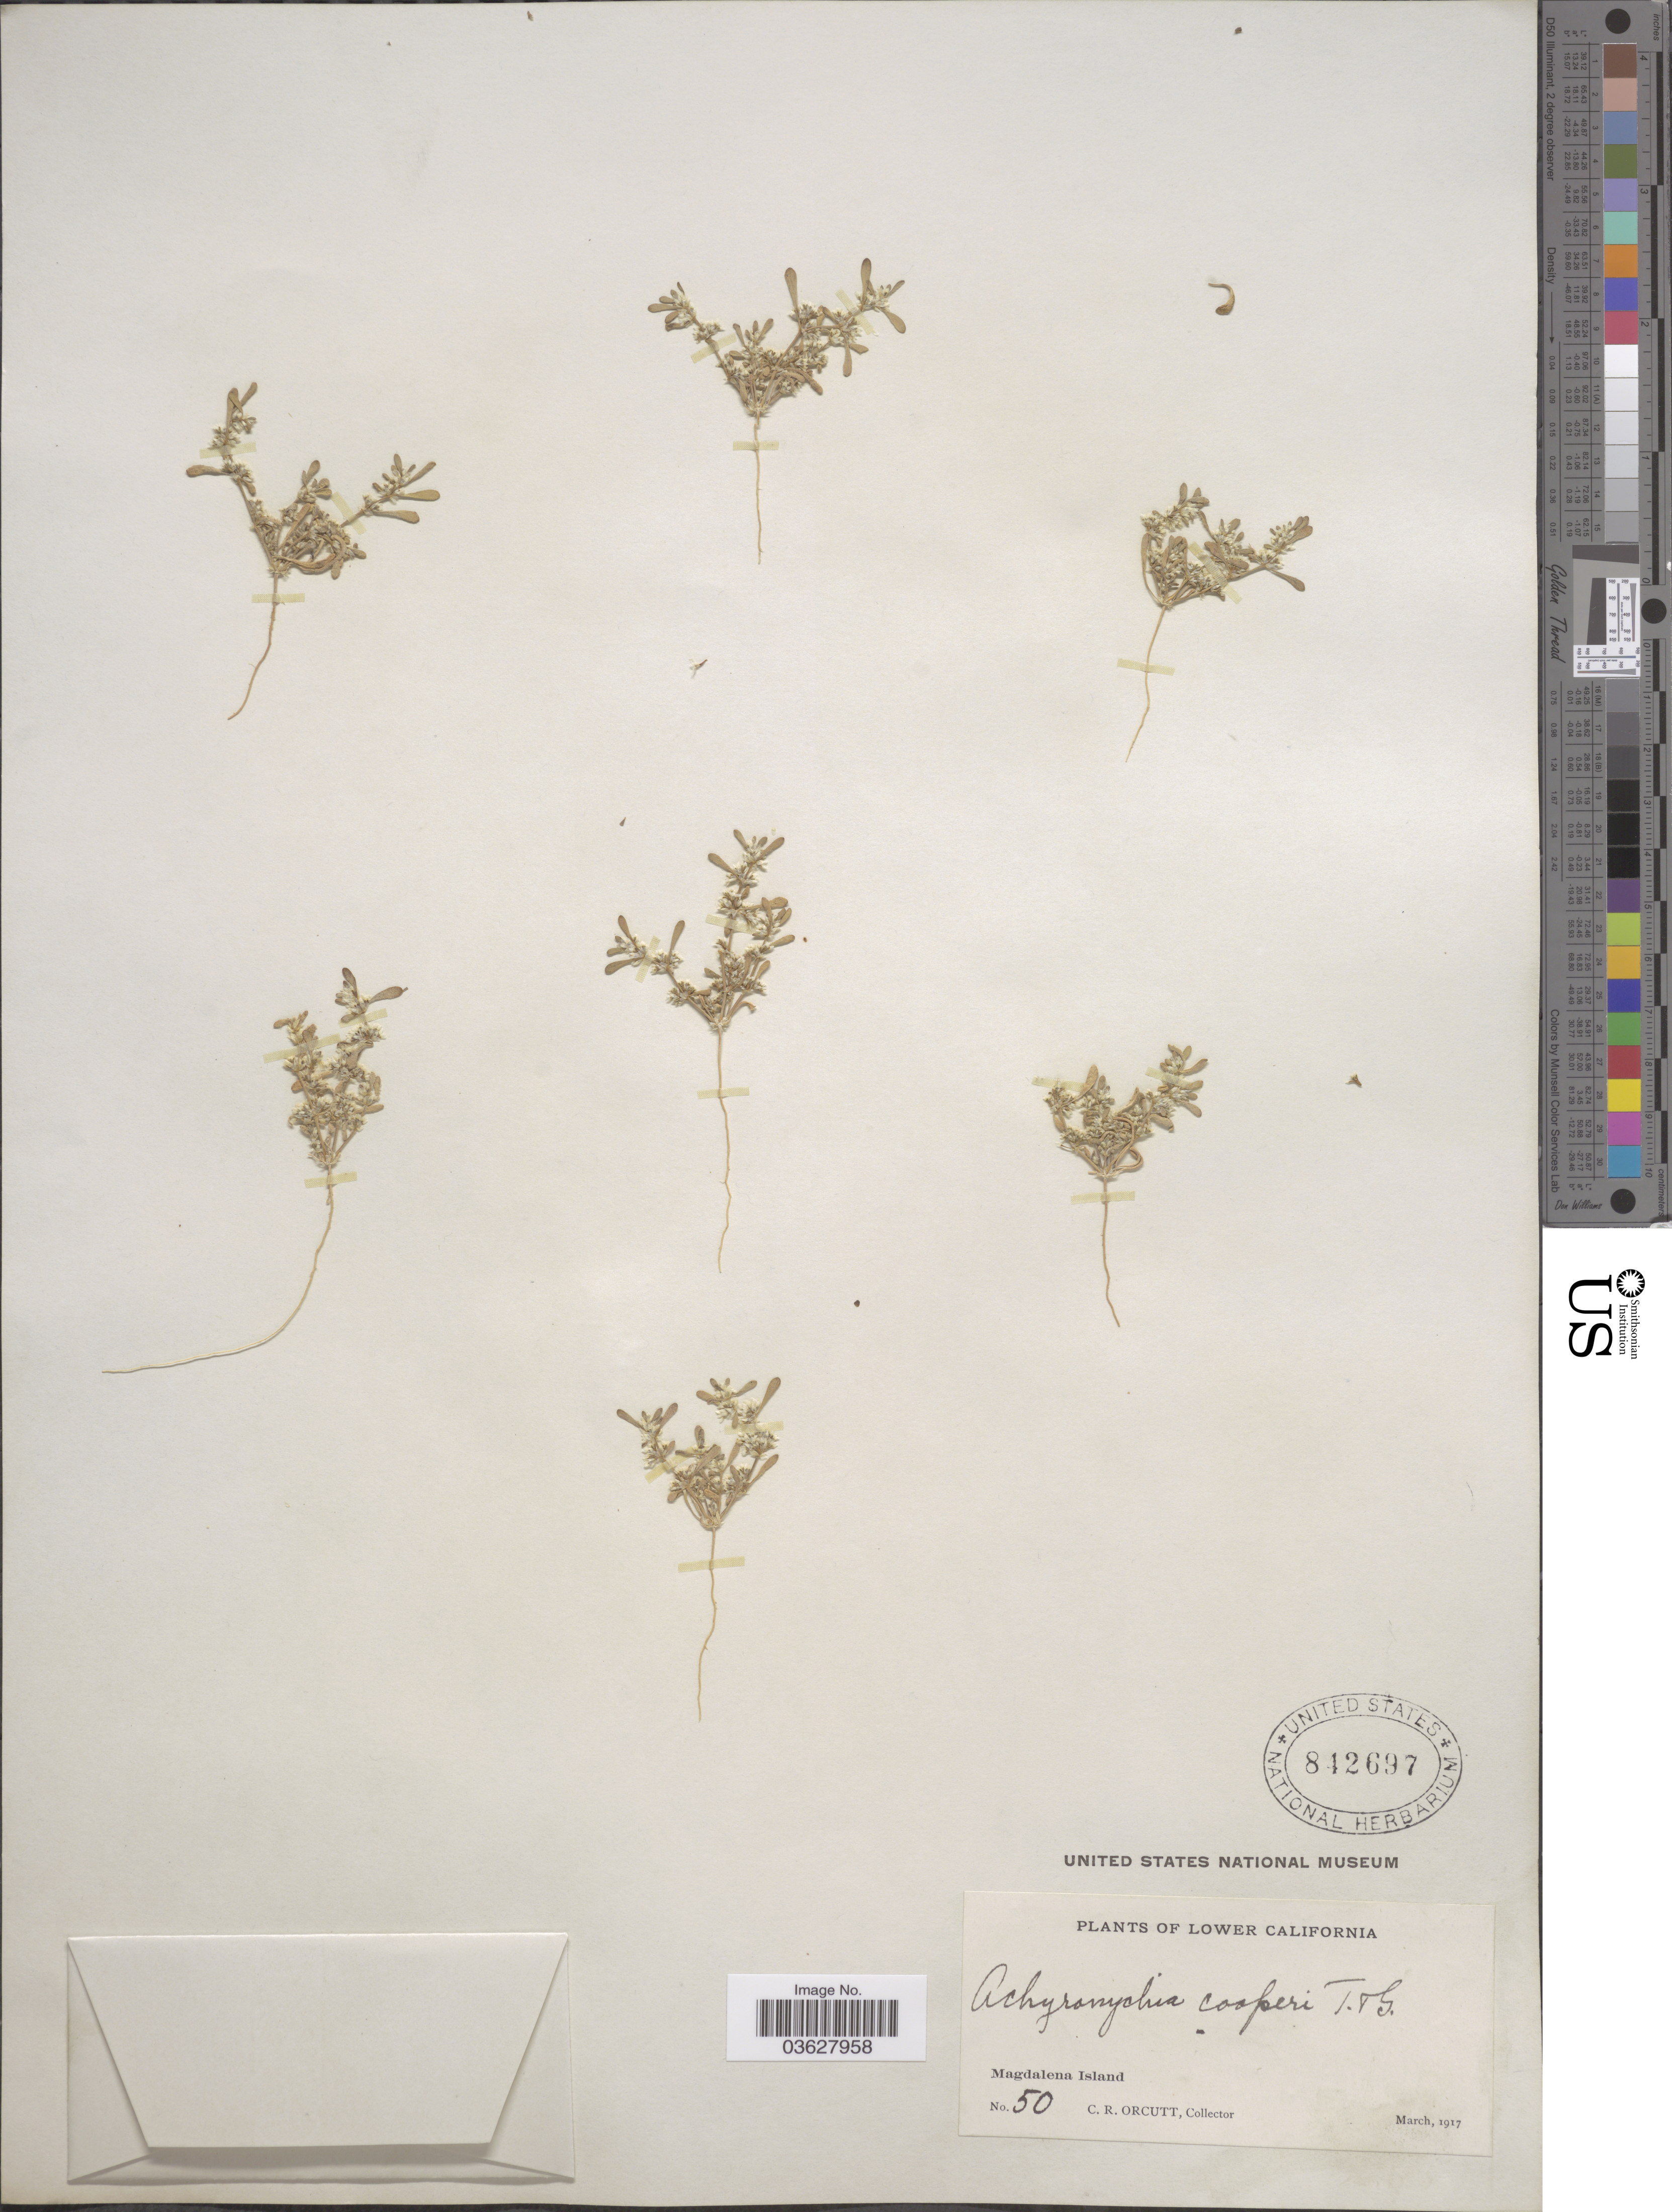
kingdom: Plantae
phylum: Tracheophyta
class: Magnoliopsida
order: Caryophyllales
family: Caryophyllaceae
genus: Achyronychia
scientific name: Achyronychia cooperi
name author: A. Gray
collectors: C. R. Orcutt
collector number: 50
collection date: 1917-03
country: Mexico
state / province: Baja California Sur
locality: Lower California. Magdalena Island.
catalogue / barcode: US 842697